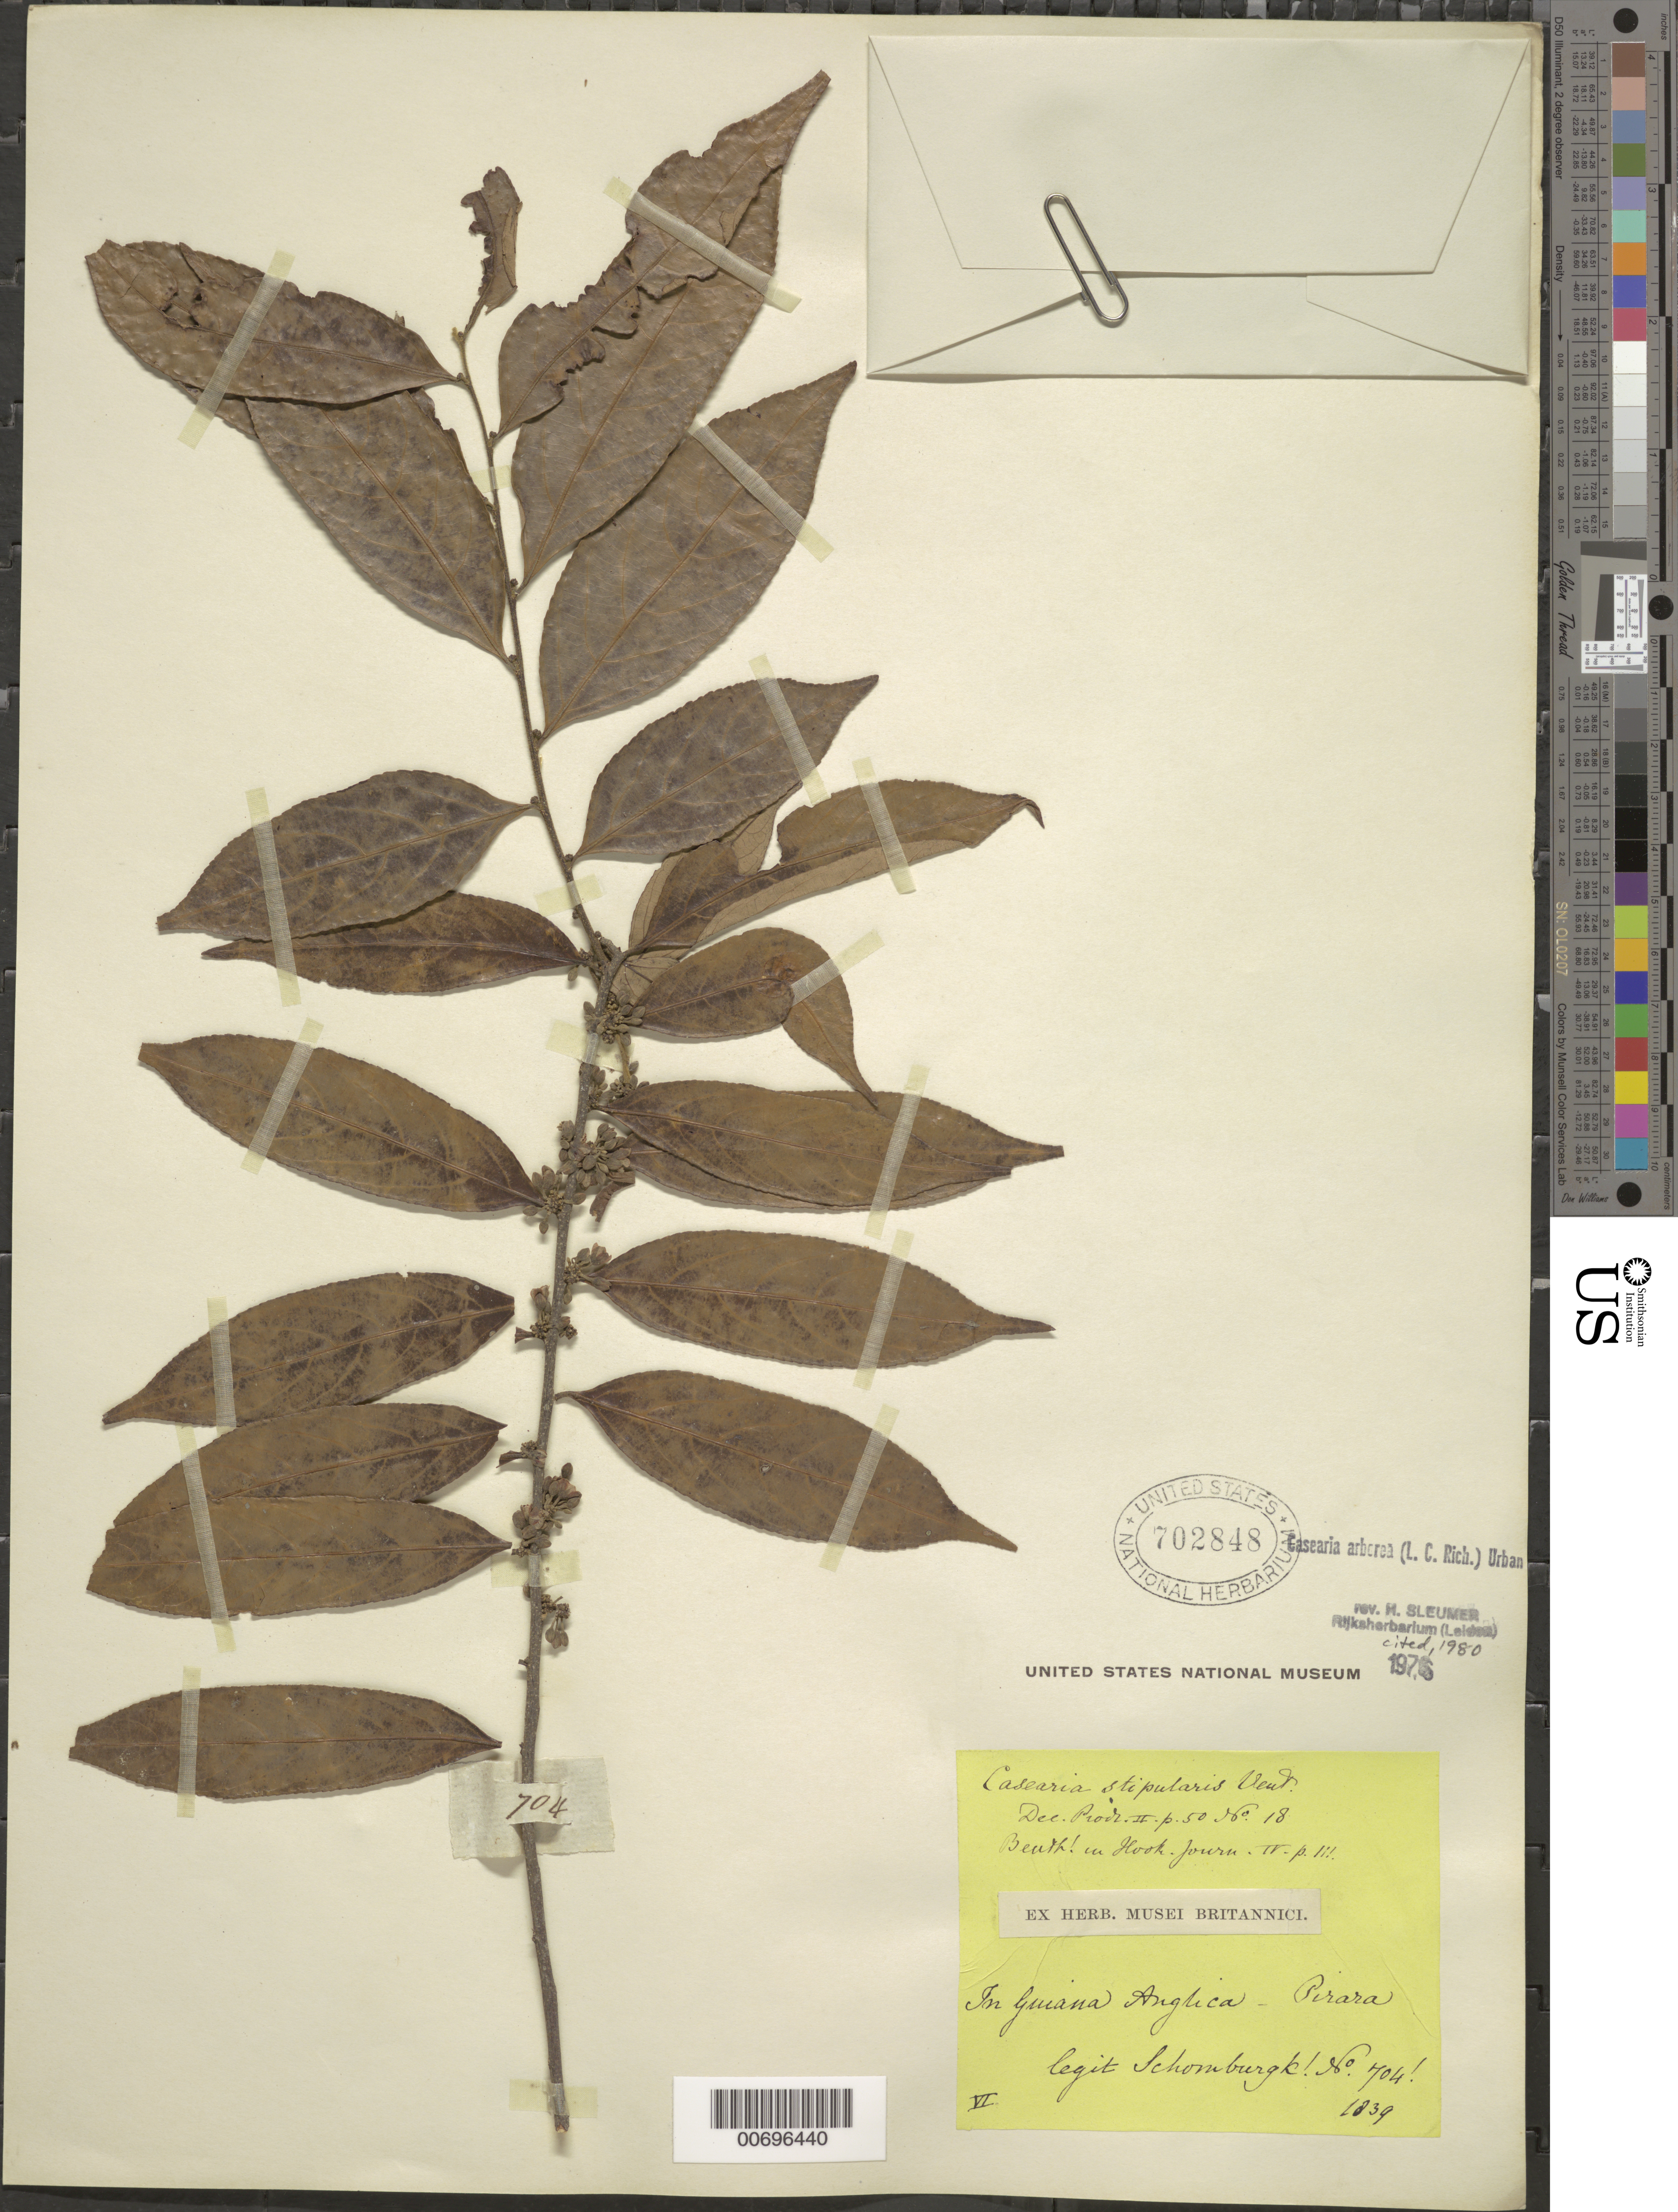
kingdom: Plantae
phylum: Tracheophyta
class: Magnoliopsida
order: Malpighiales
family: Salicaceae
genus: Casearia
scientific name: Casearia arborea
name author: (Rich.) Urb.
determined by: Sleumer, H. O.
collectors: R. H. Schomburgk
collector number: I 704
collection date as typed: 1839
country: Guyana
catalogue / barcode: US 702848